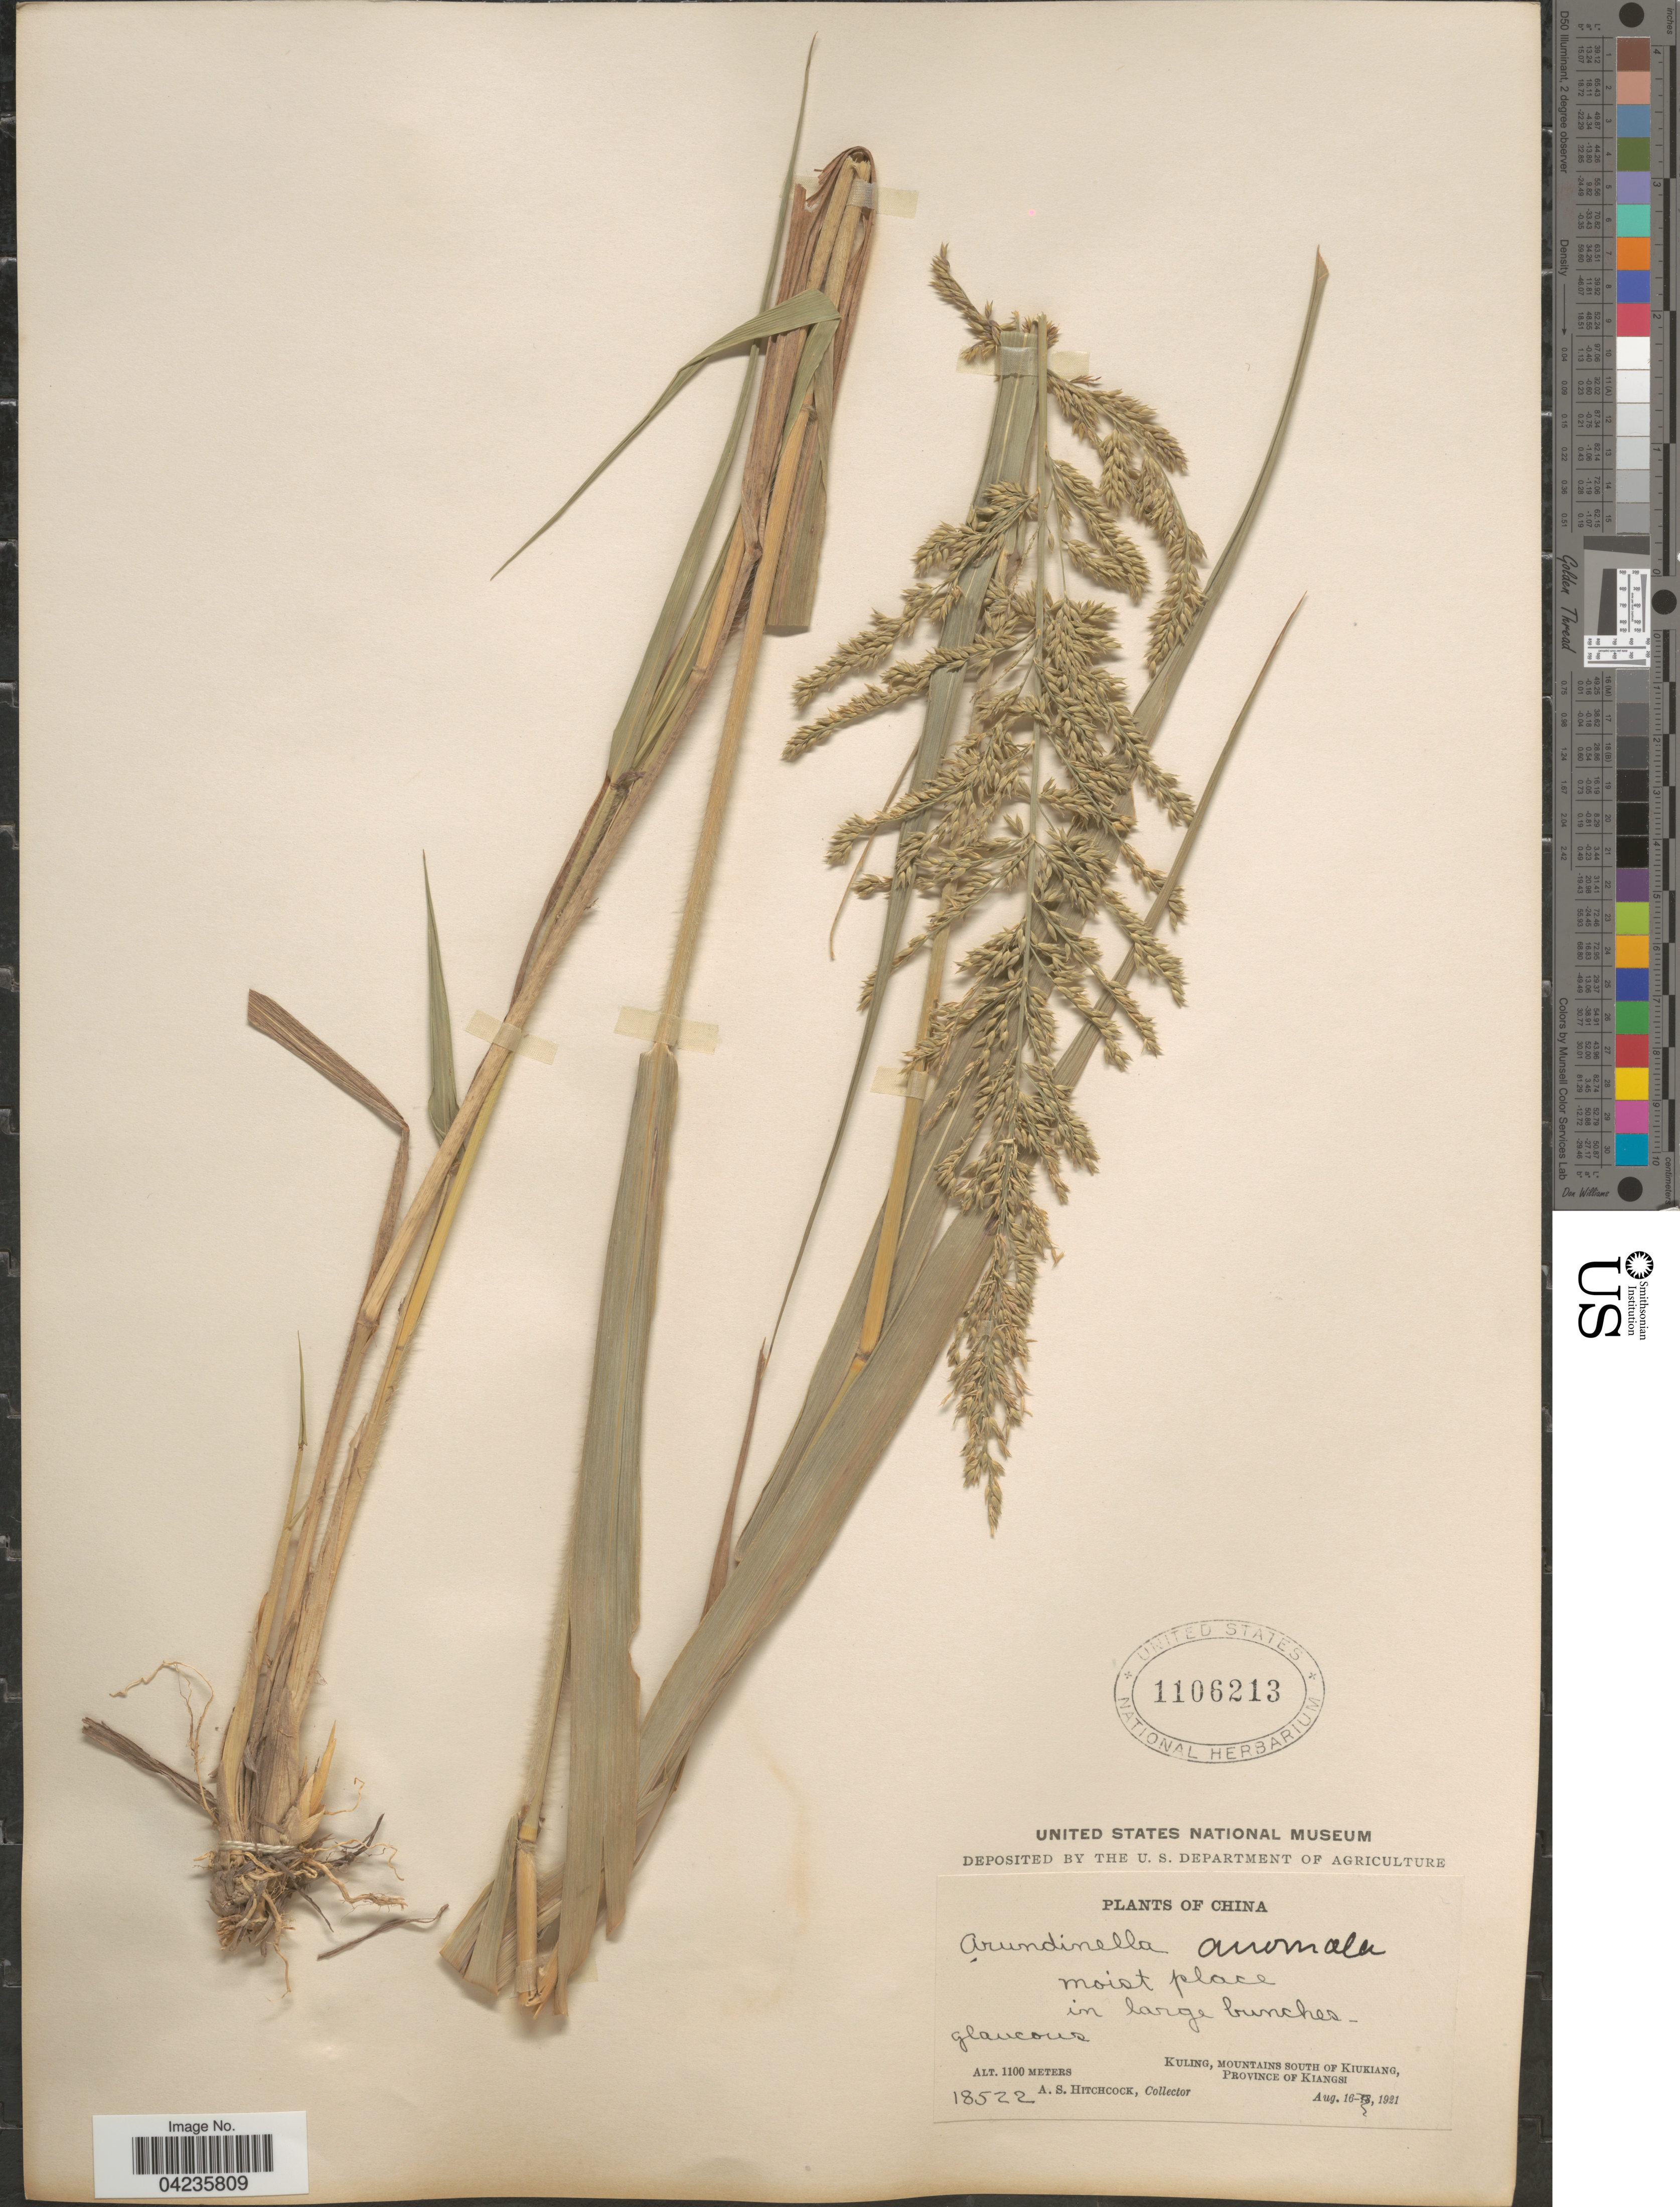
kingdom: Plantae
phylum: Tracheophyta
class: Liliopsida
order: Poales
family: Poaceae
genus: Arundinella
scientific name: Arundinella hirta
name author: (Thunb.) Tanaka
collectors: A. S. Hitchcock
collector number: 18522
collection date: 1921-08-16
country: China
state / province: Jiangxi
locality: Kuling, mountains south of Kiukiang, Province of Kiangsi.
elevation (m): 1100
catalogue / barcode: US 1106213